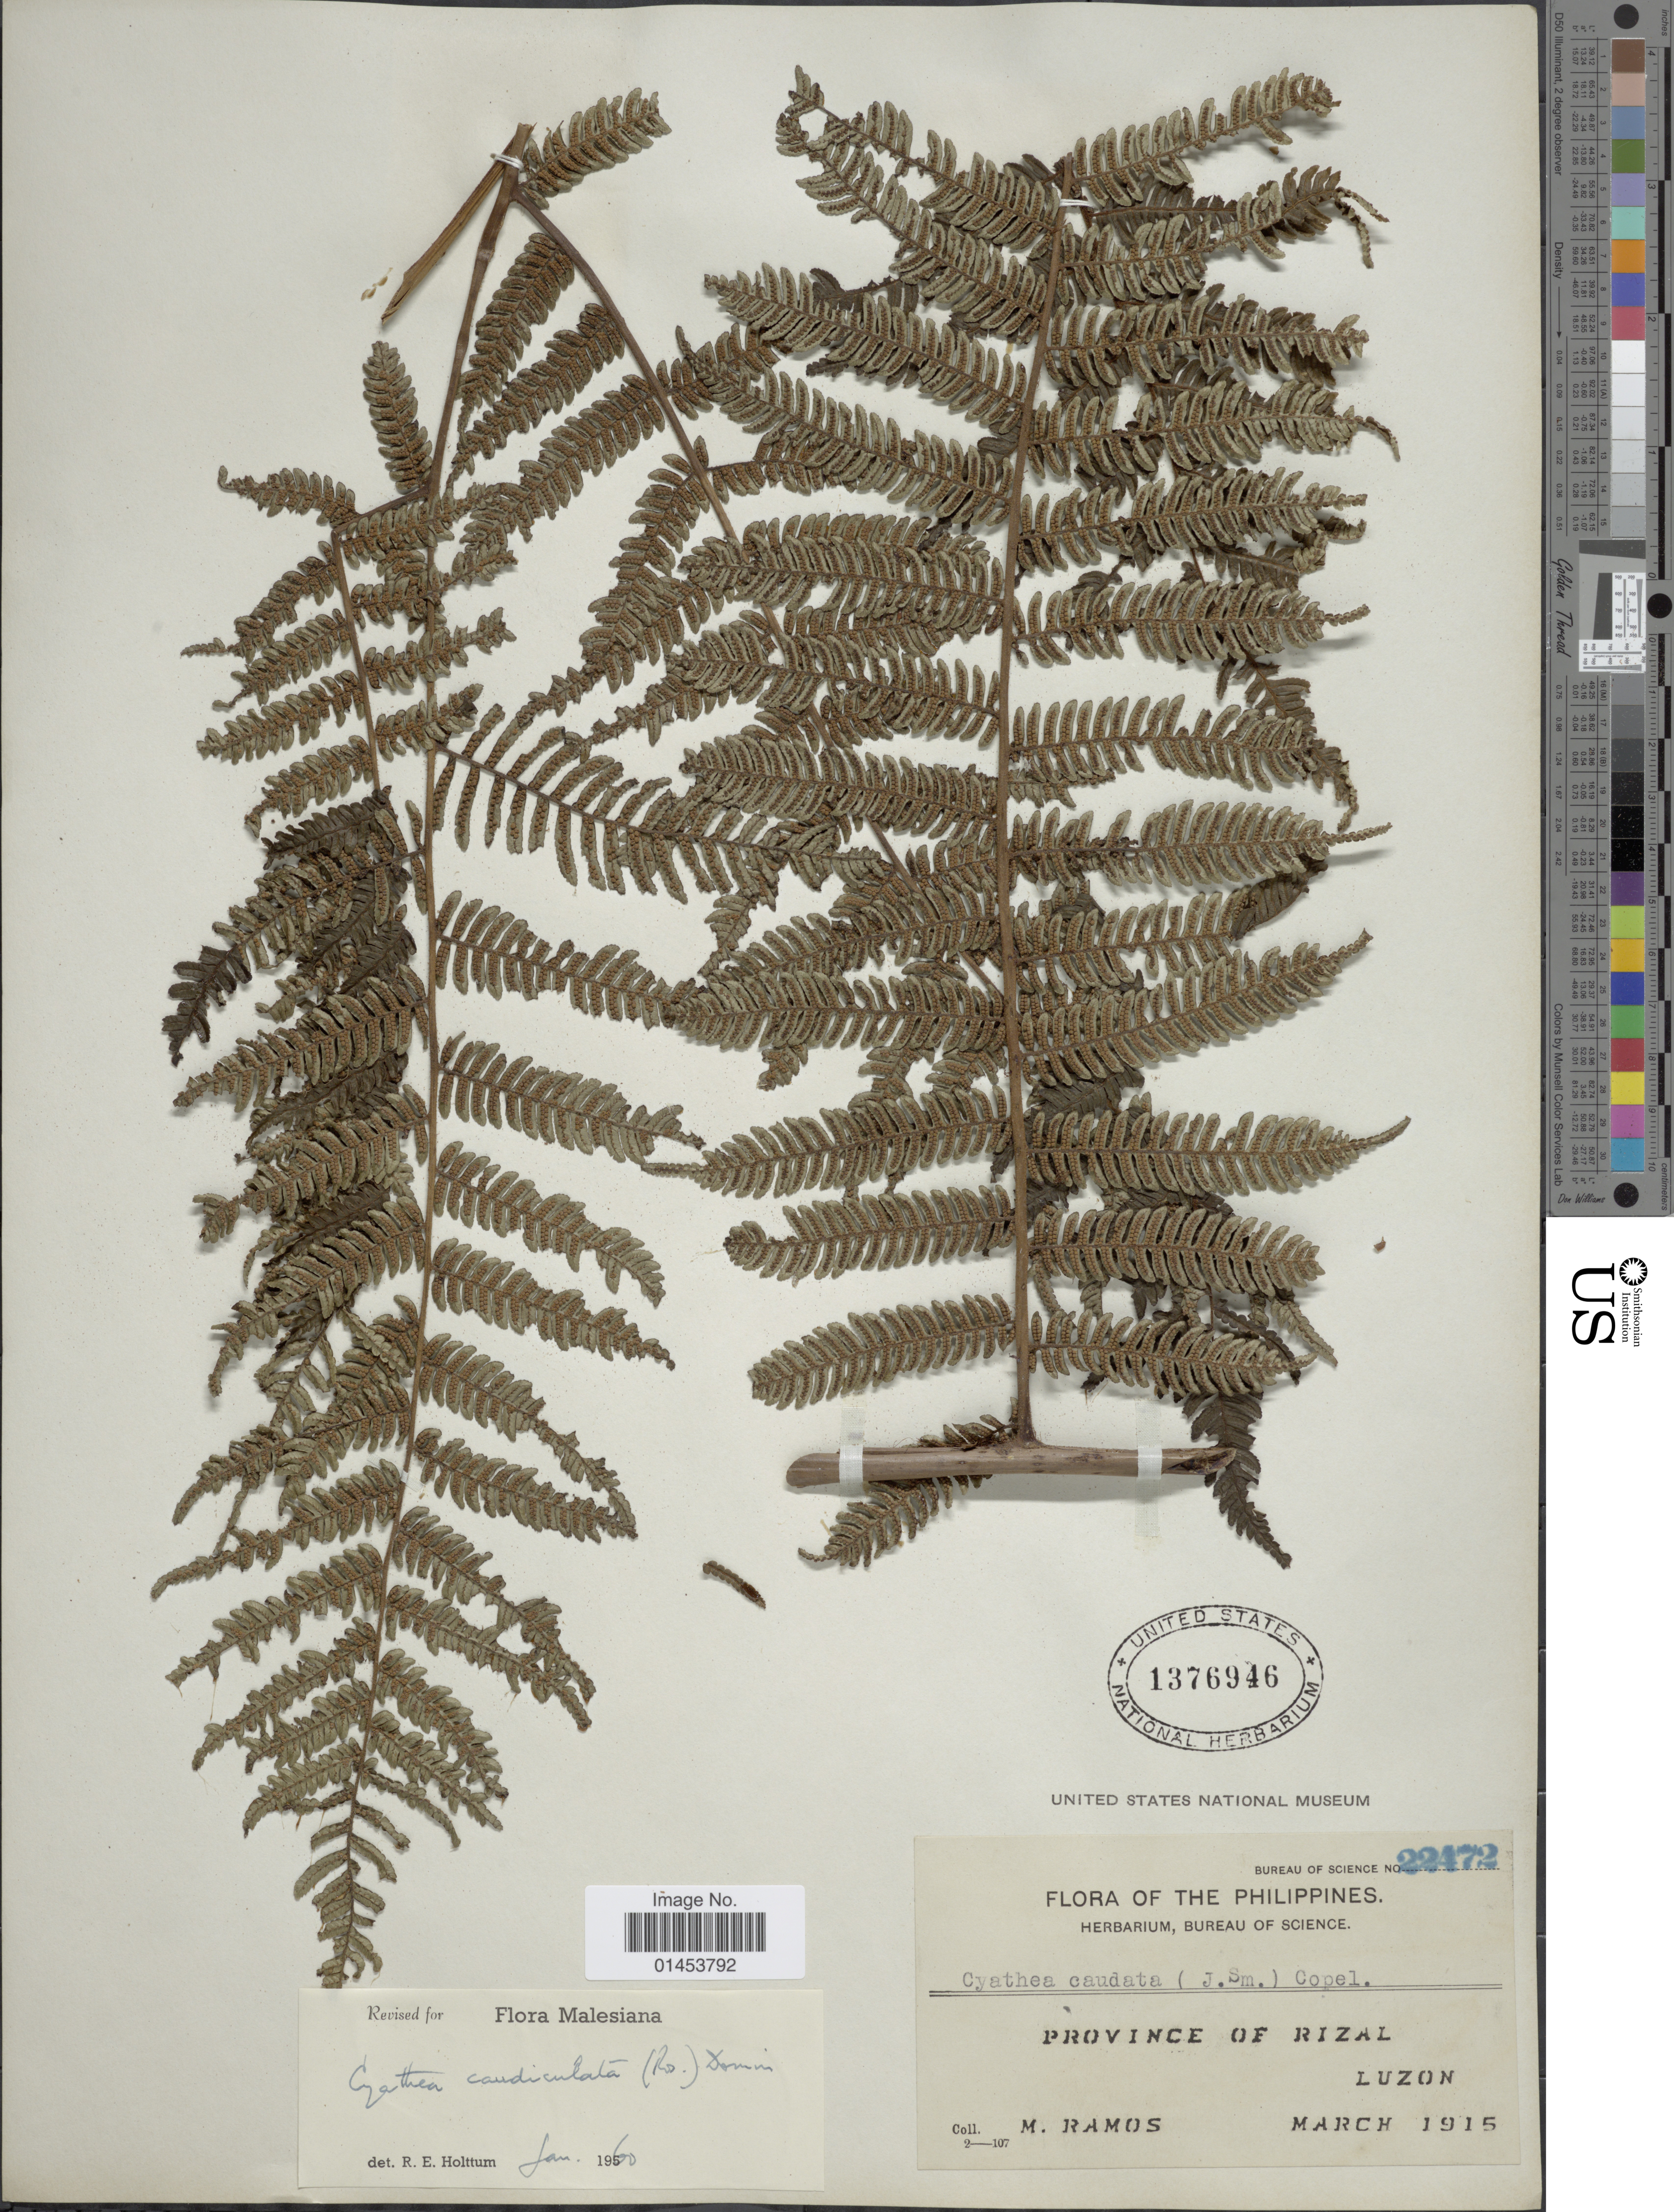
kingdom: Plantae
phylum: Tracheophyta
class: Polypodiopsida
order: Cyatheales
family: Cyatheaceae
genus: Cyathea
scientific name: Cyathea caudiculata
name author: (Rosenst.) Domin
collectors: M. Ramos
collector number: Bureau of Science 22472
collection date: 1915-03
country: Philippines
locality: Province of Rizal, Luzon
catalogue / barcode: US 1376946